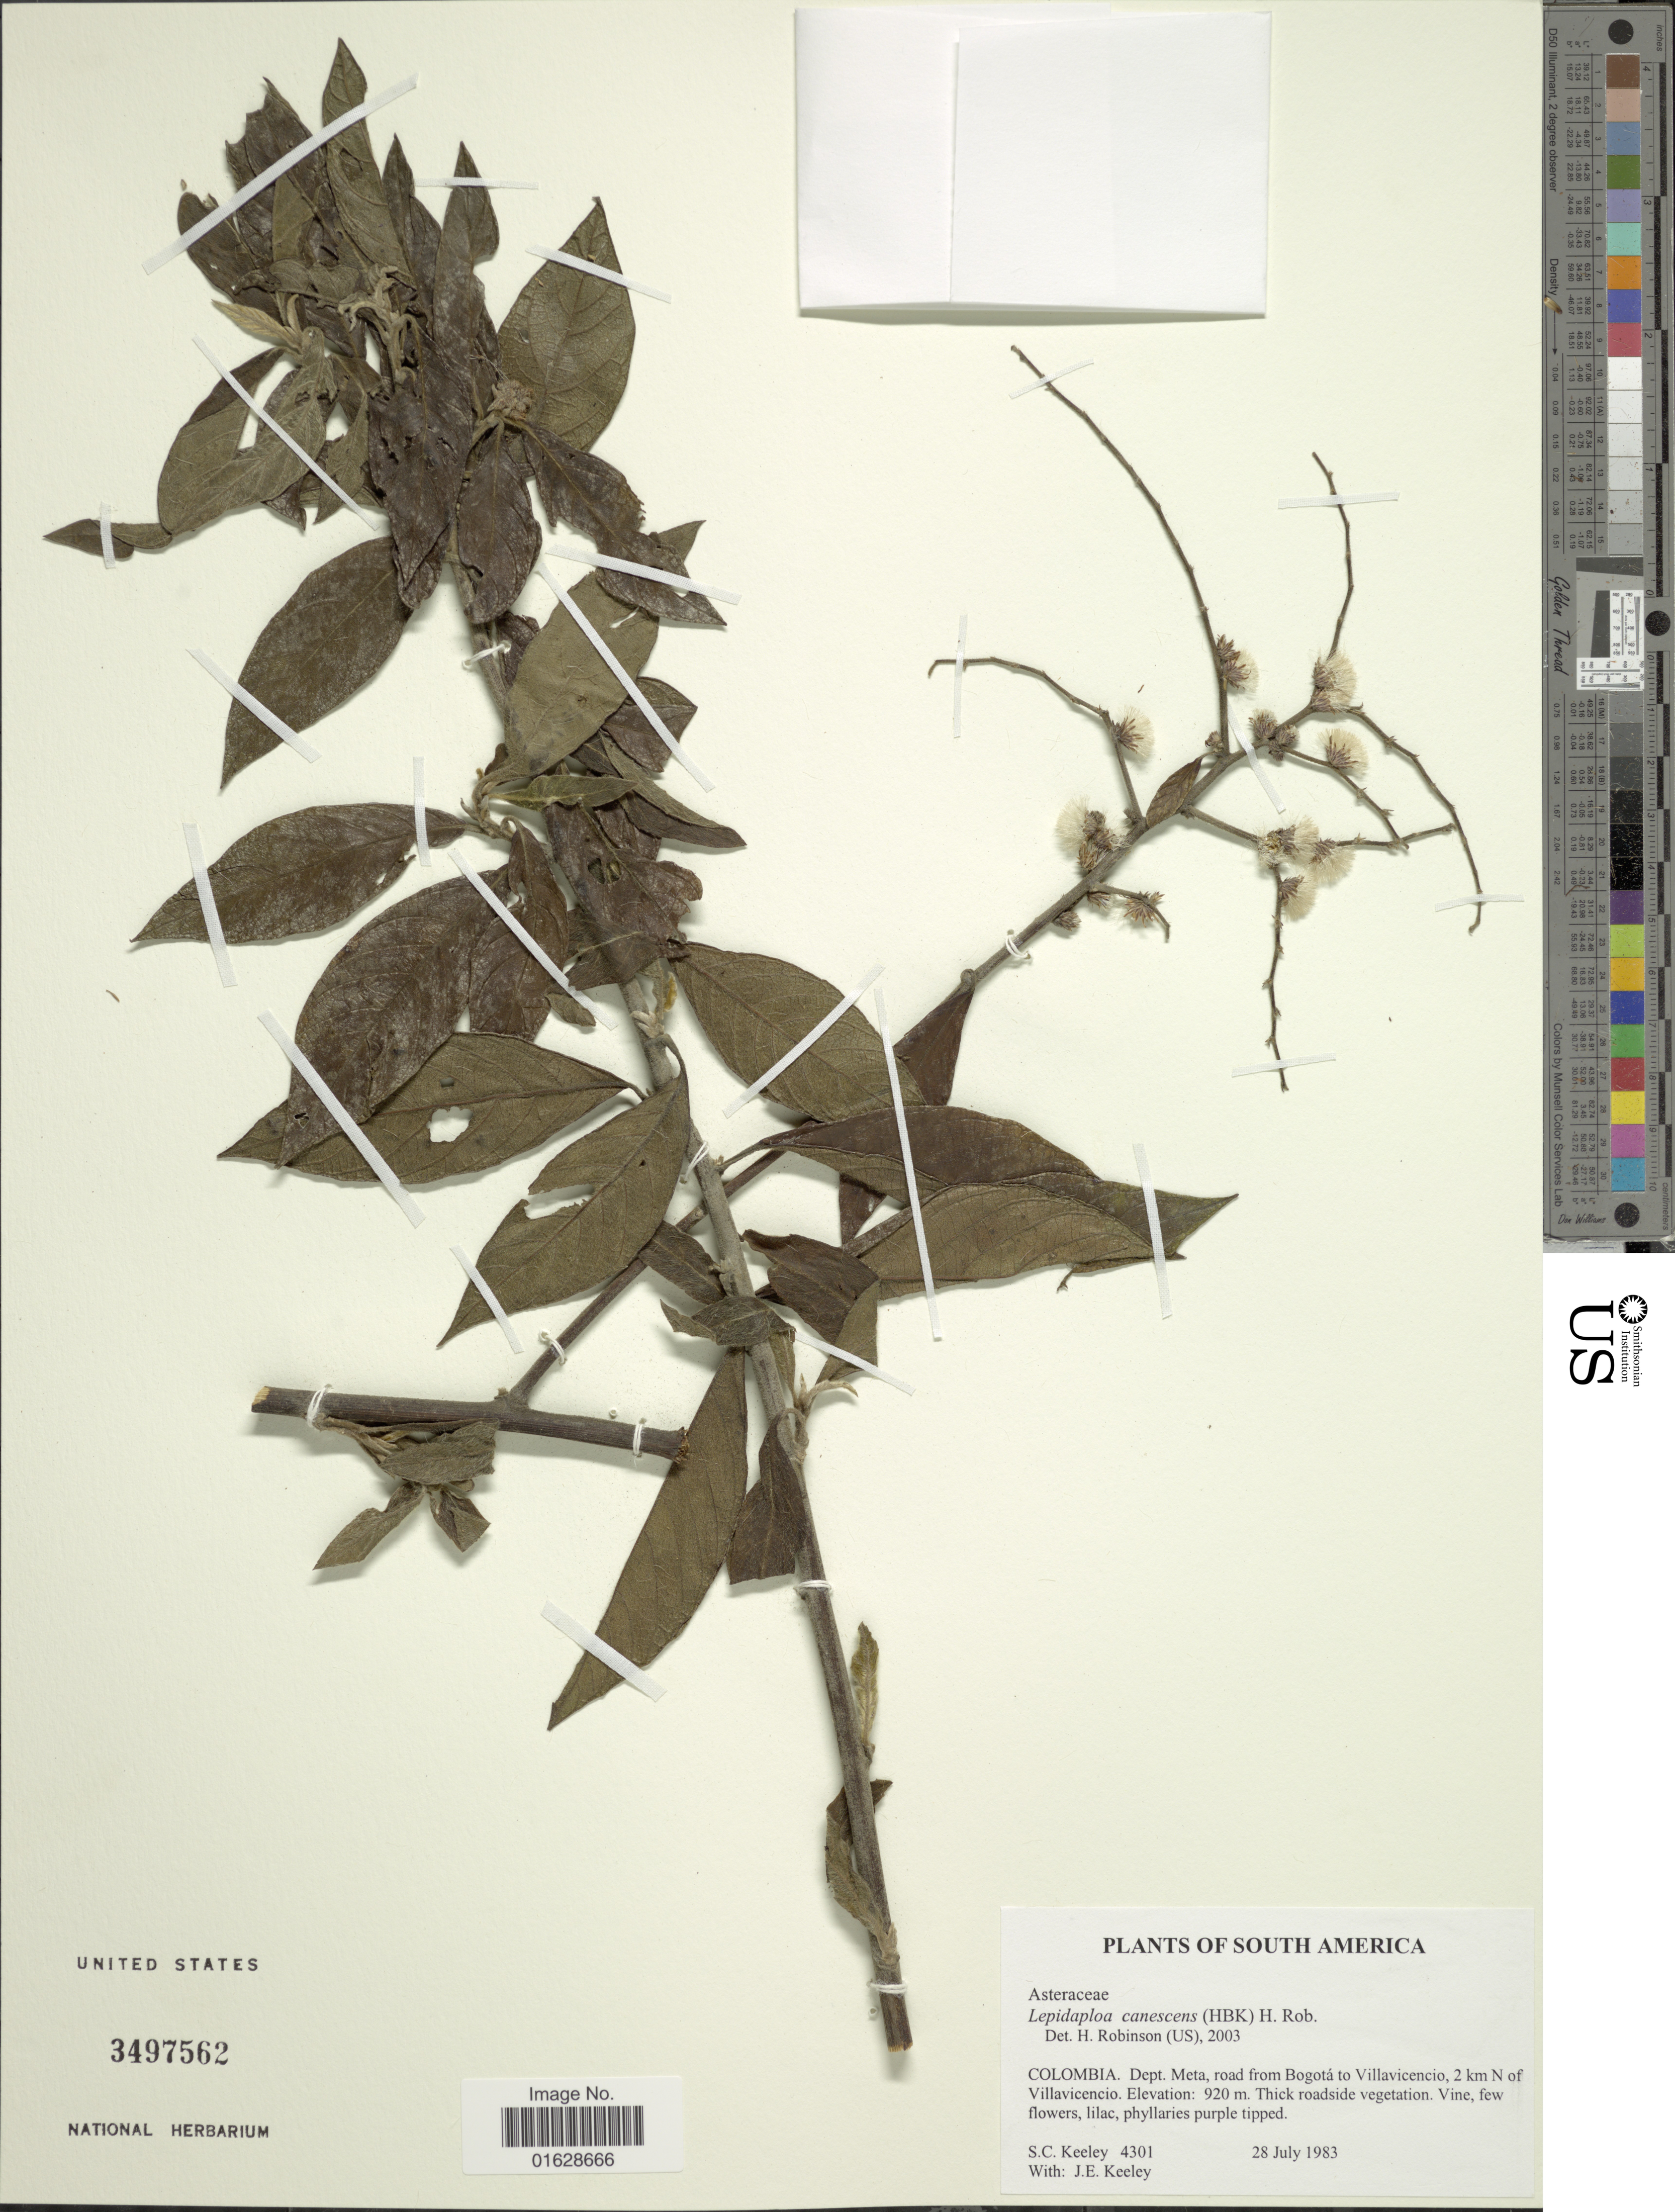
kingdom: Plantae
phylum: Tracheophyta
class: Magnoliopsida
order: Asterales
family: Asteraceae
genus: Lepidaploa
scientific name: Lepidaploa canescens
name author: (Kunth) H. Rob.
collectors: S. C. Keeley & J. E. Keeley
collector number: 4301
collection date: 1983-07-28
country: Colombia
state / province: Meta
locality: Colombia. Dept. Meta, road from Bogota to Villavicencio, 2 km N of Villavicencio.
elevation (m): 920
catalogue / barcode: US 3497562